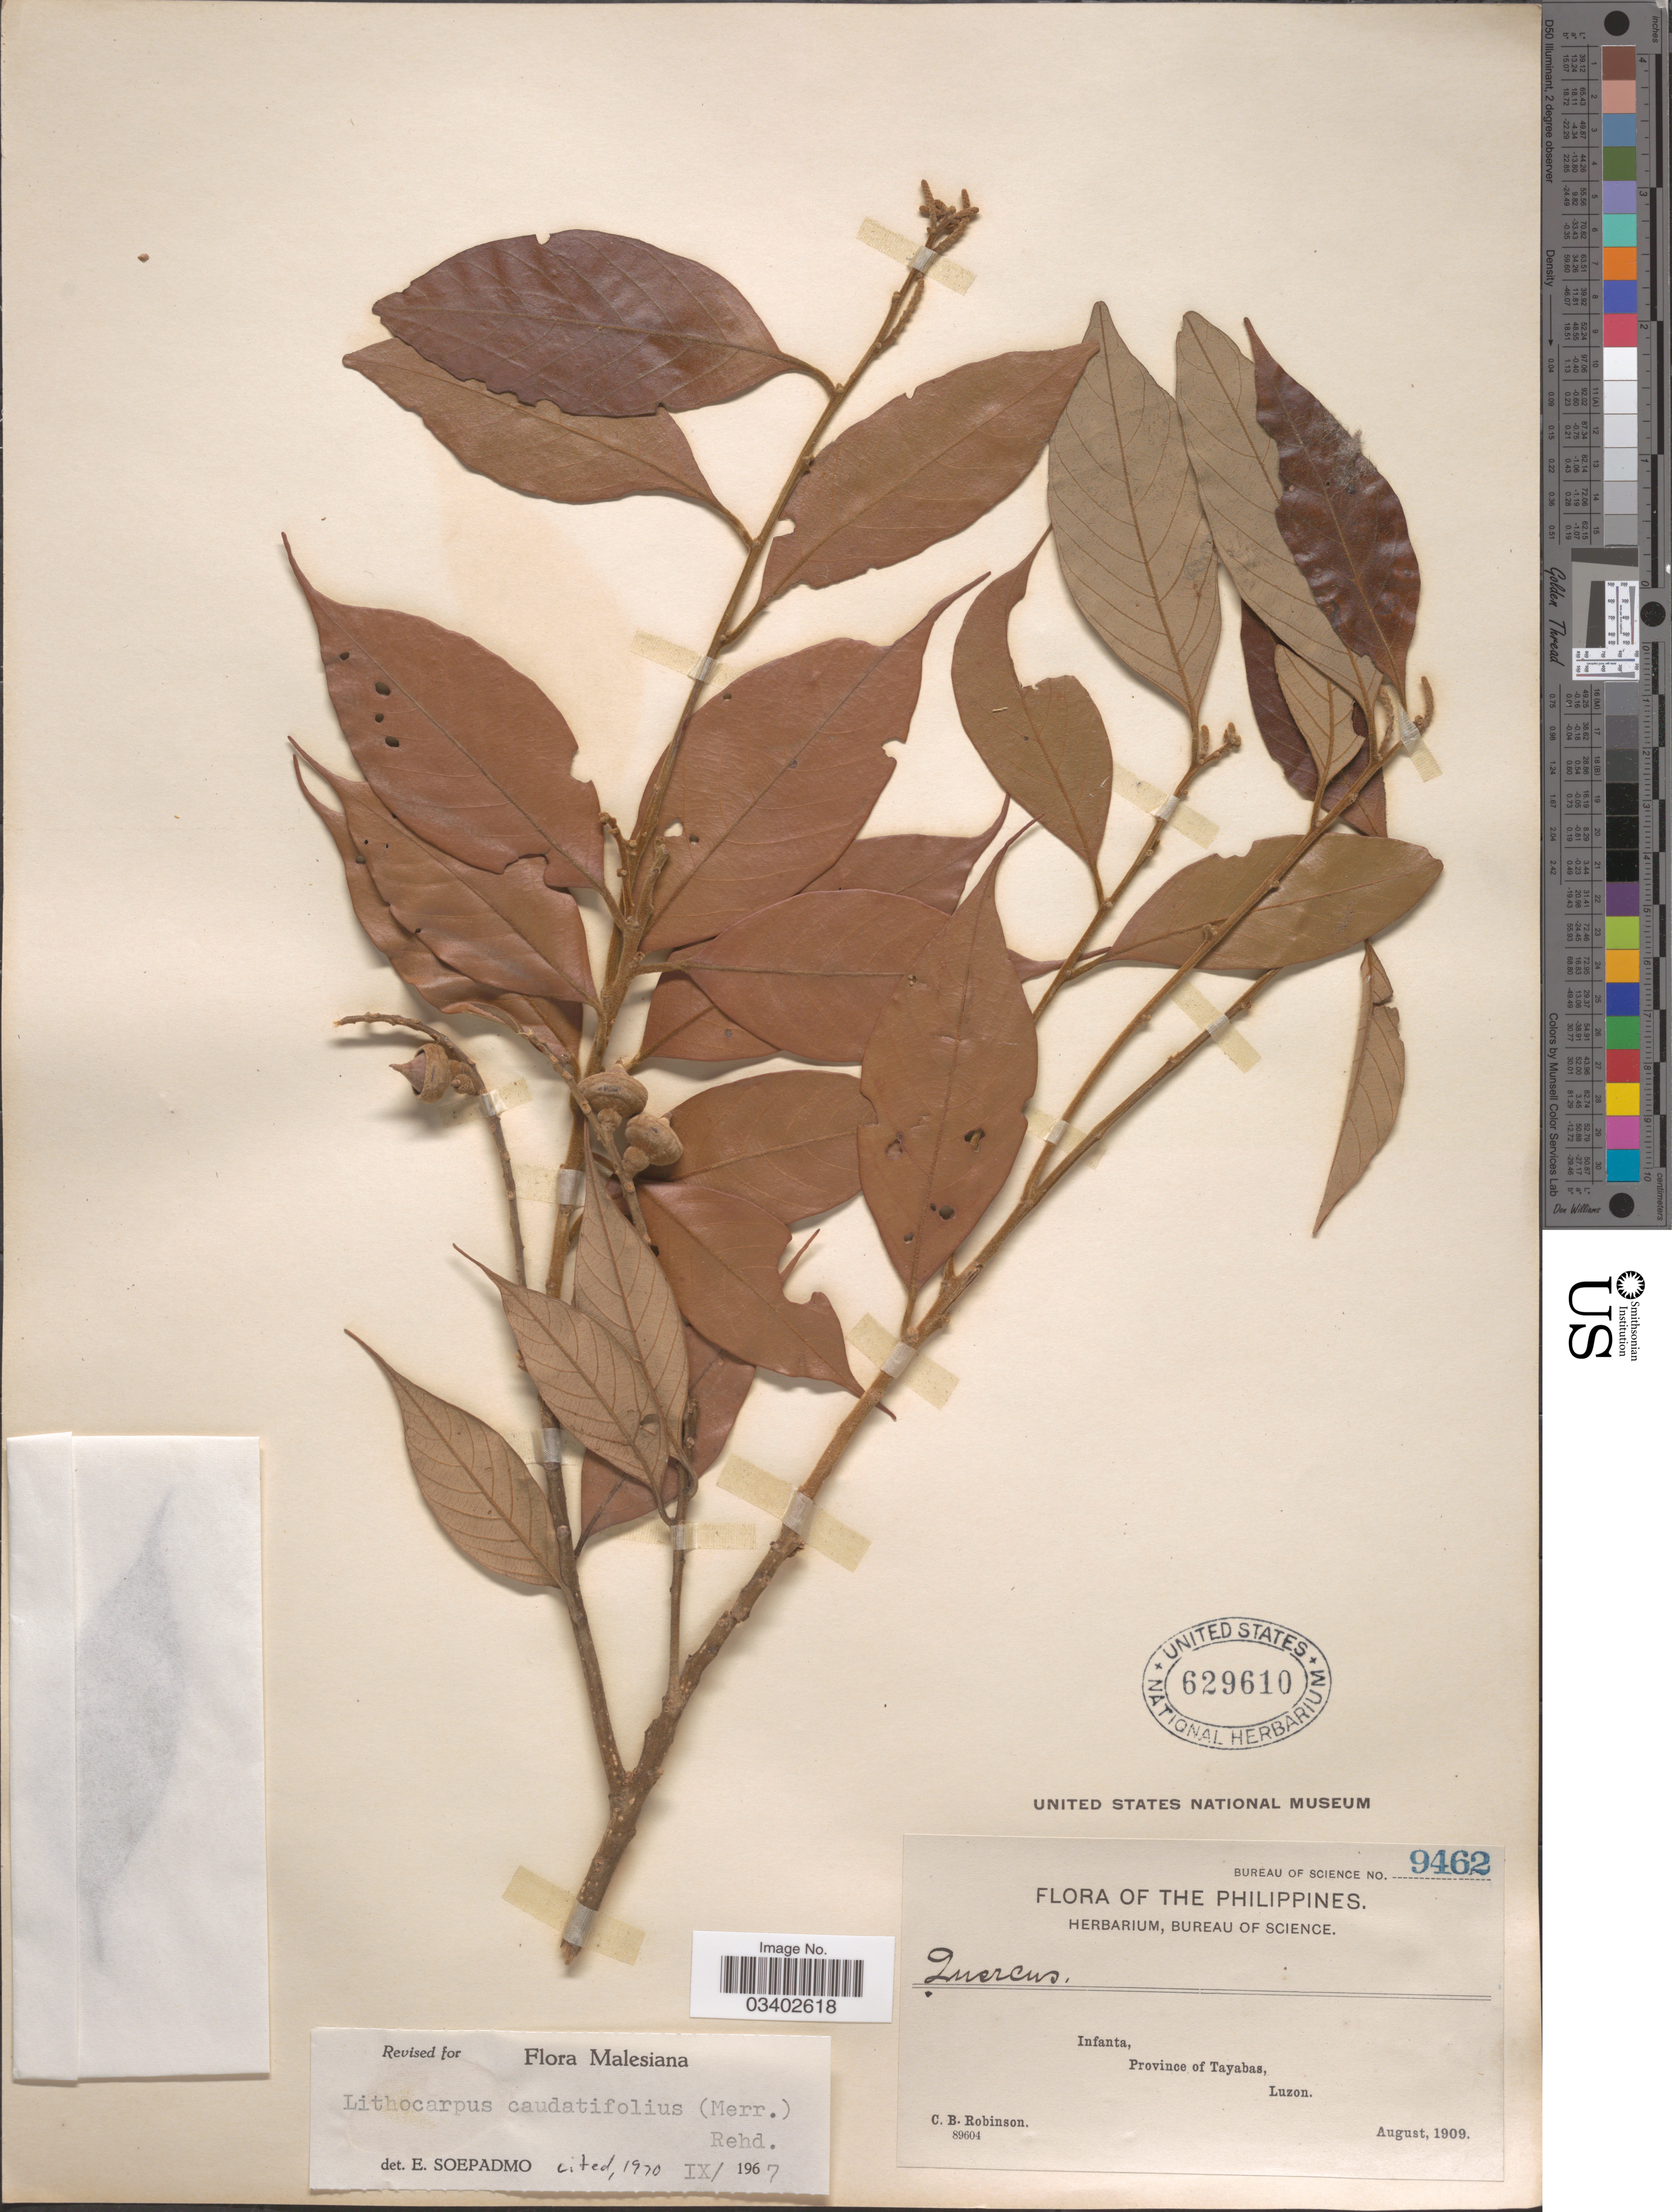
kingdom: Plantae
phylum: Tracheophyta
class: Magnoliopsida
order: Fagales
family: Fagaceae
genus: Lithocarpus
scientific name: Lithocarpus caudatifolius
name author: (Merr.) Rehder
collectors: C. Robinson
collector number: Bureau of Science 9462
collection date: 1909-08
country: Philippines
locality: Infanta, Province of Tayabas, Luzon.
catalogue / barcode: US 629610